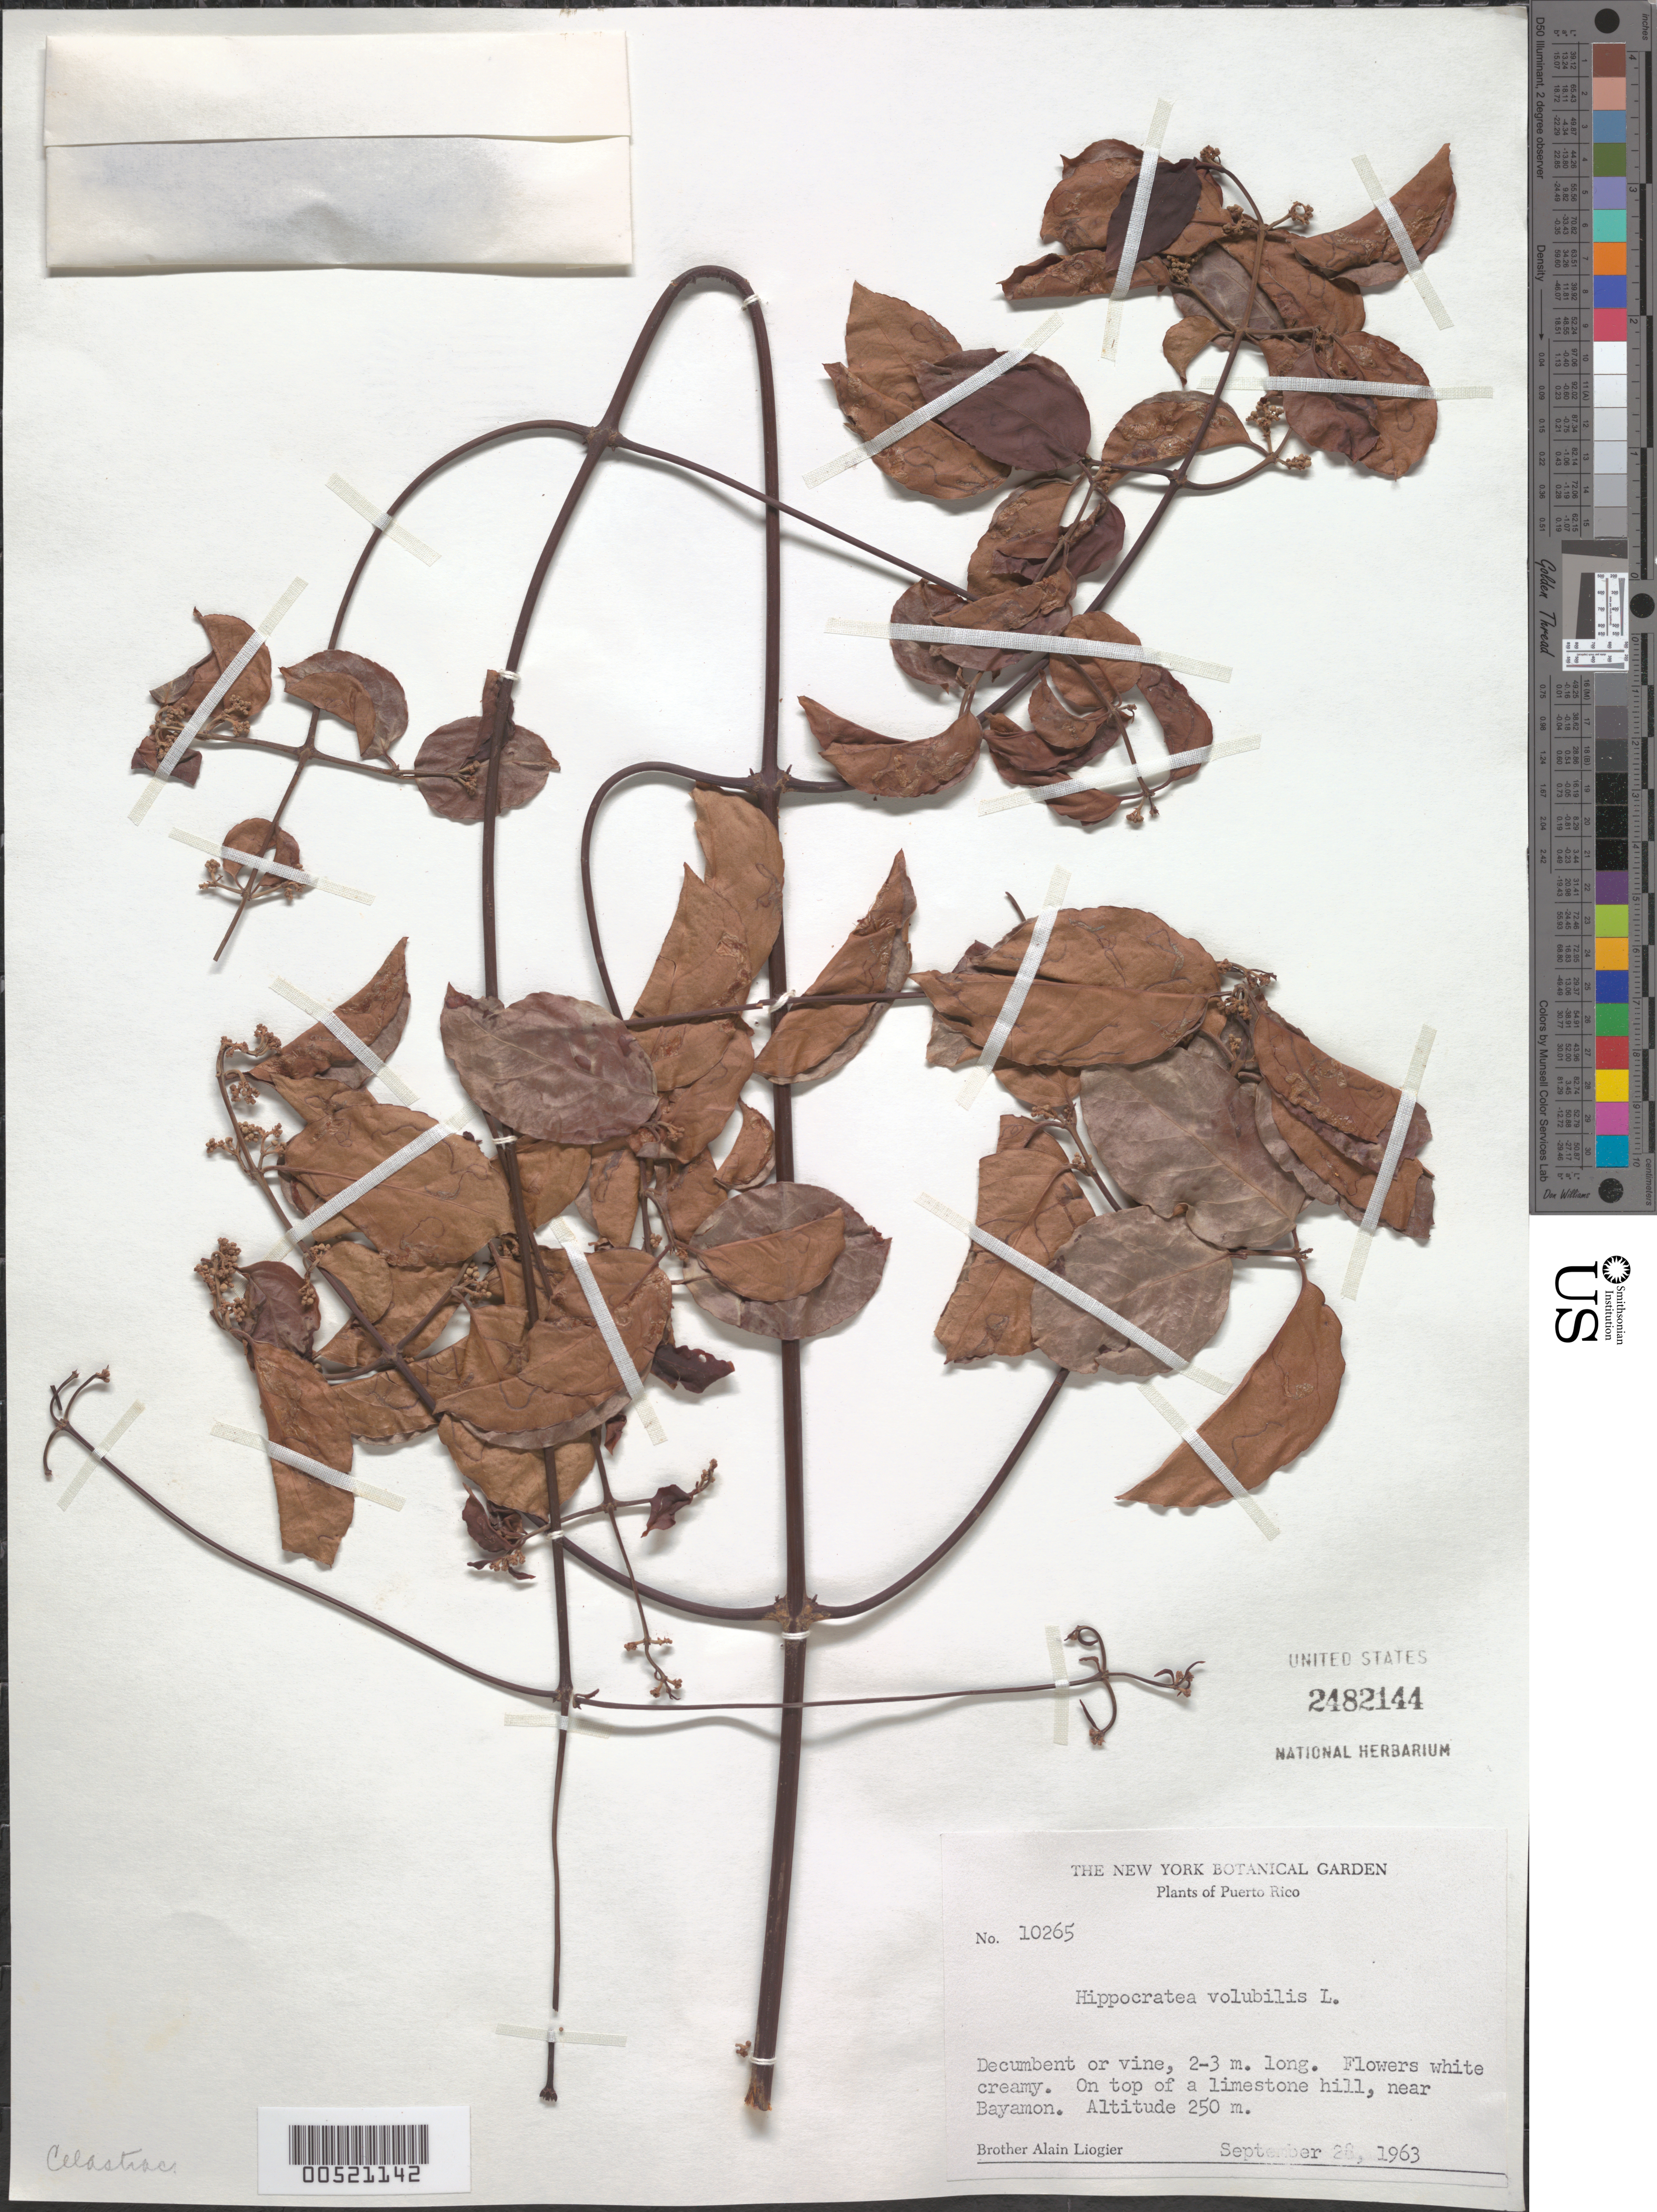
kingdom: Plantae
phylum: Tracheophyta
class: Magnoliopsida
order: Celastrales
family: Celastraceae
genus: Hippocratea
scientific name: Hippocratea volubilis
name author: L.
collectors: A. H. Liogier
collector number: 10265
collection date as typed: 28 Sep 1963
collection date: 1963-09-28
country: Puerto Rico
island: Greater Antilles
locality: near Bayamon. Limestone hill.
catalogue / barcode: US 2482148